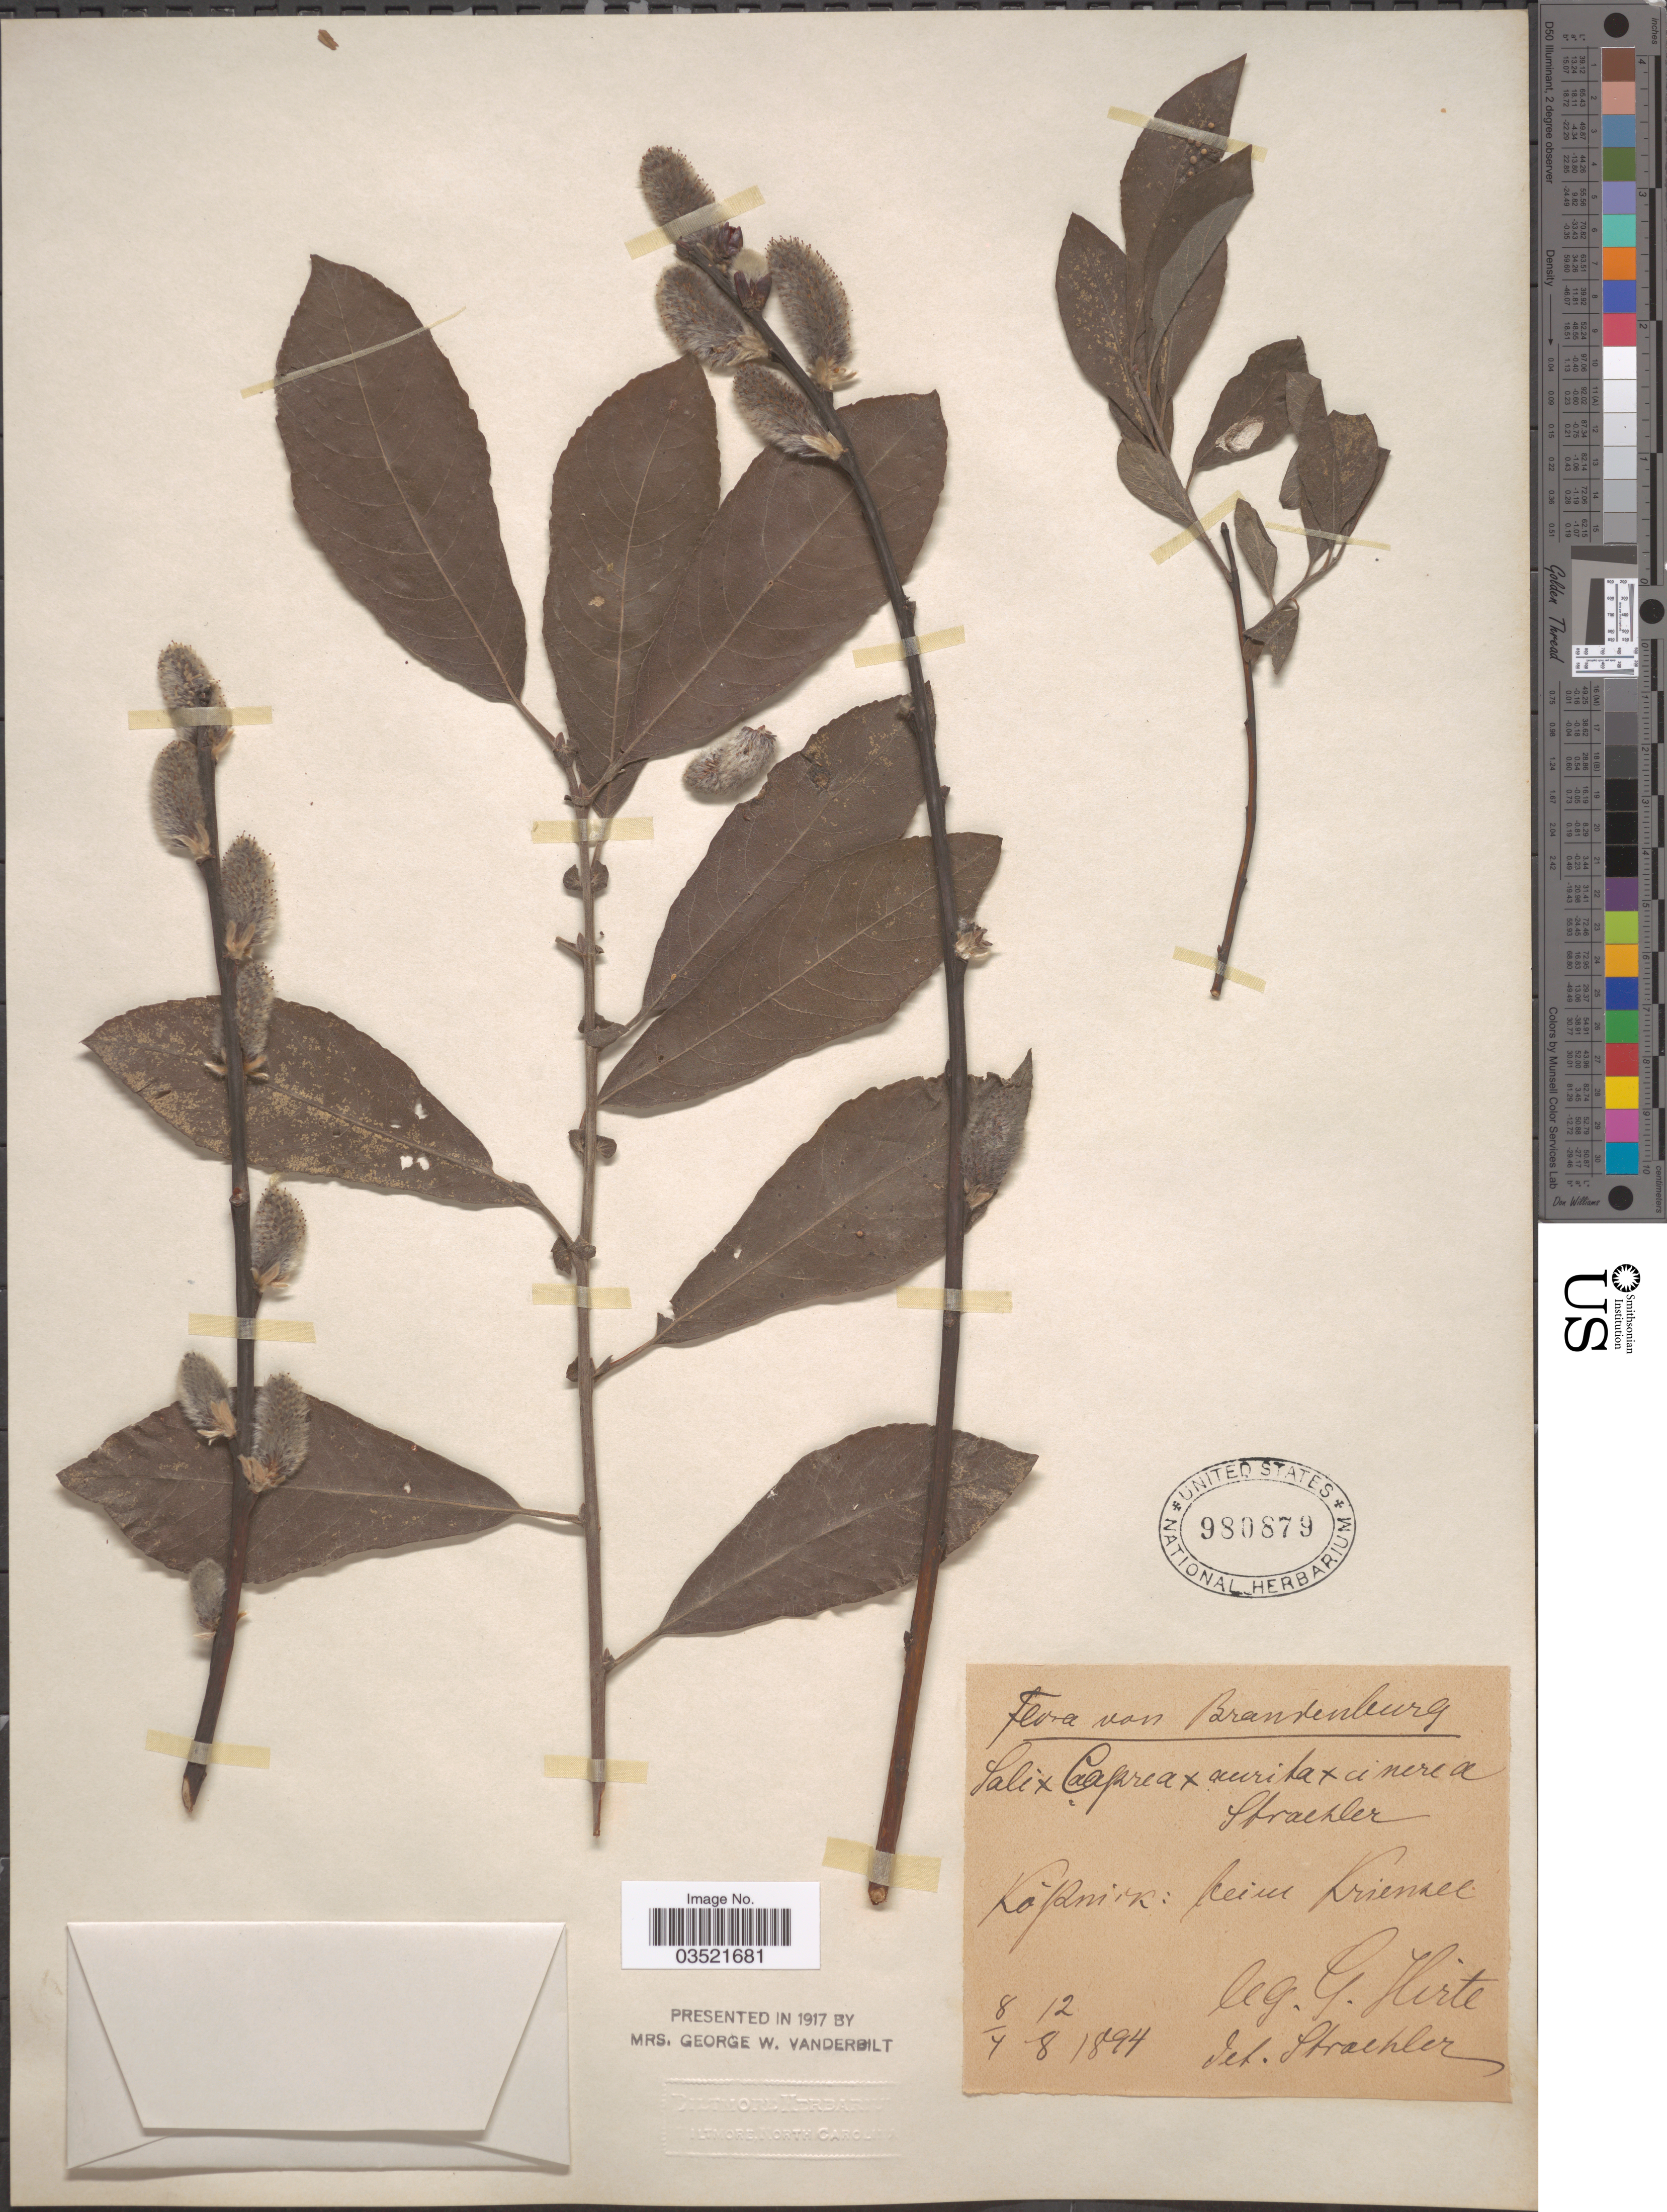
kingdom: Plantae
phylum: Tracheophyta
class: Magnoliopsida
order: Malpighiales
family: Salicaceae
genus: Salix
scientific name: Salix caprea x S. aurita L. x S. cinerea L.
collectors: G. Hirte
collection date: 1894-07-08/1894-08-12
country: Germany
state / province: Brandenburg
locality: Kopenick: beim Kriensel [interpreted].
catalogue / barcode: US 980879